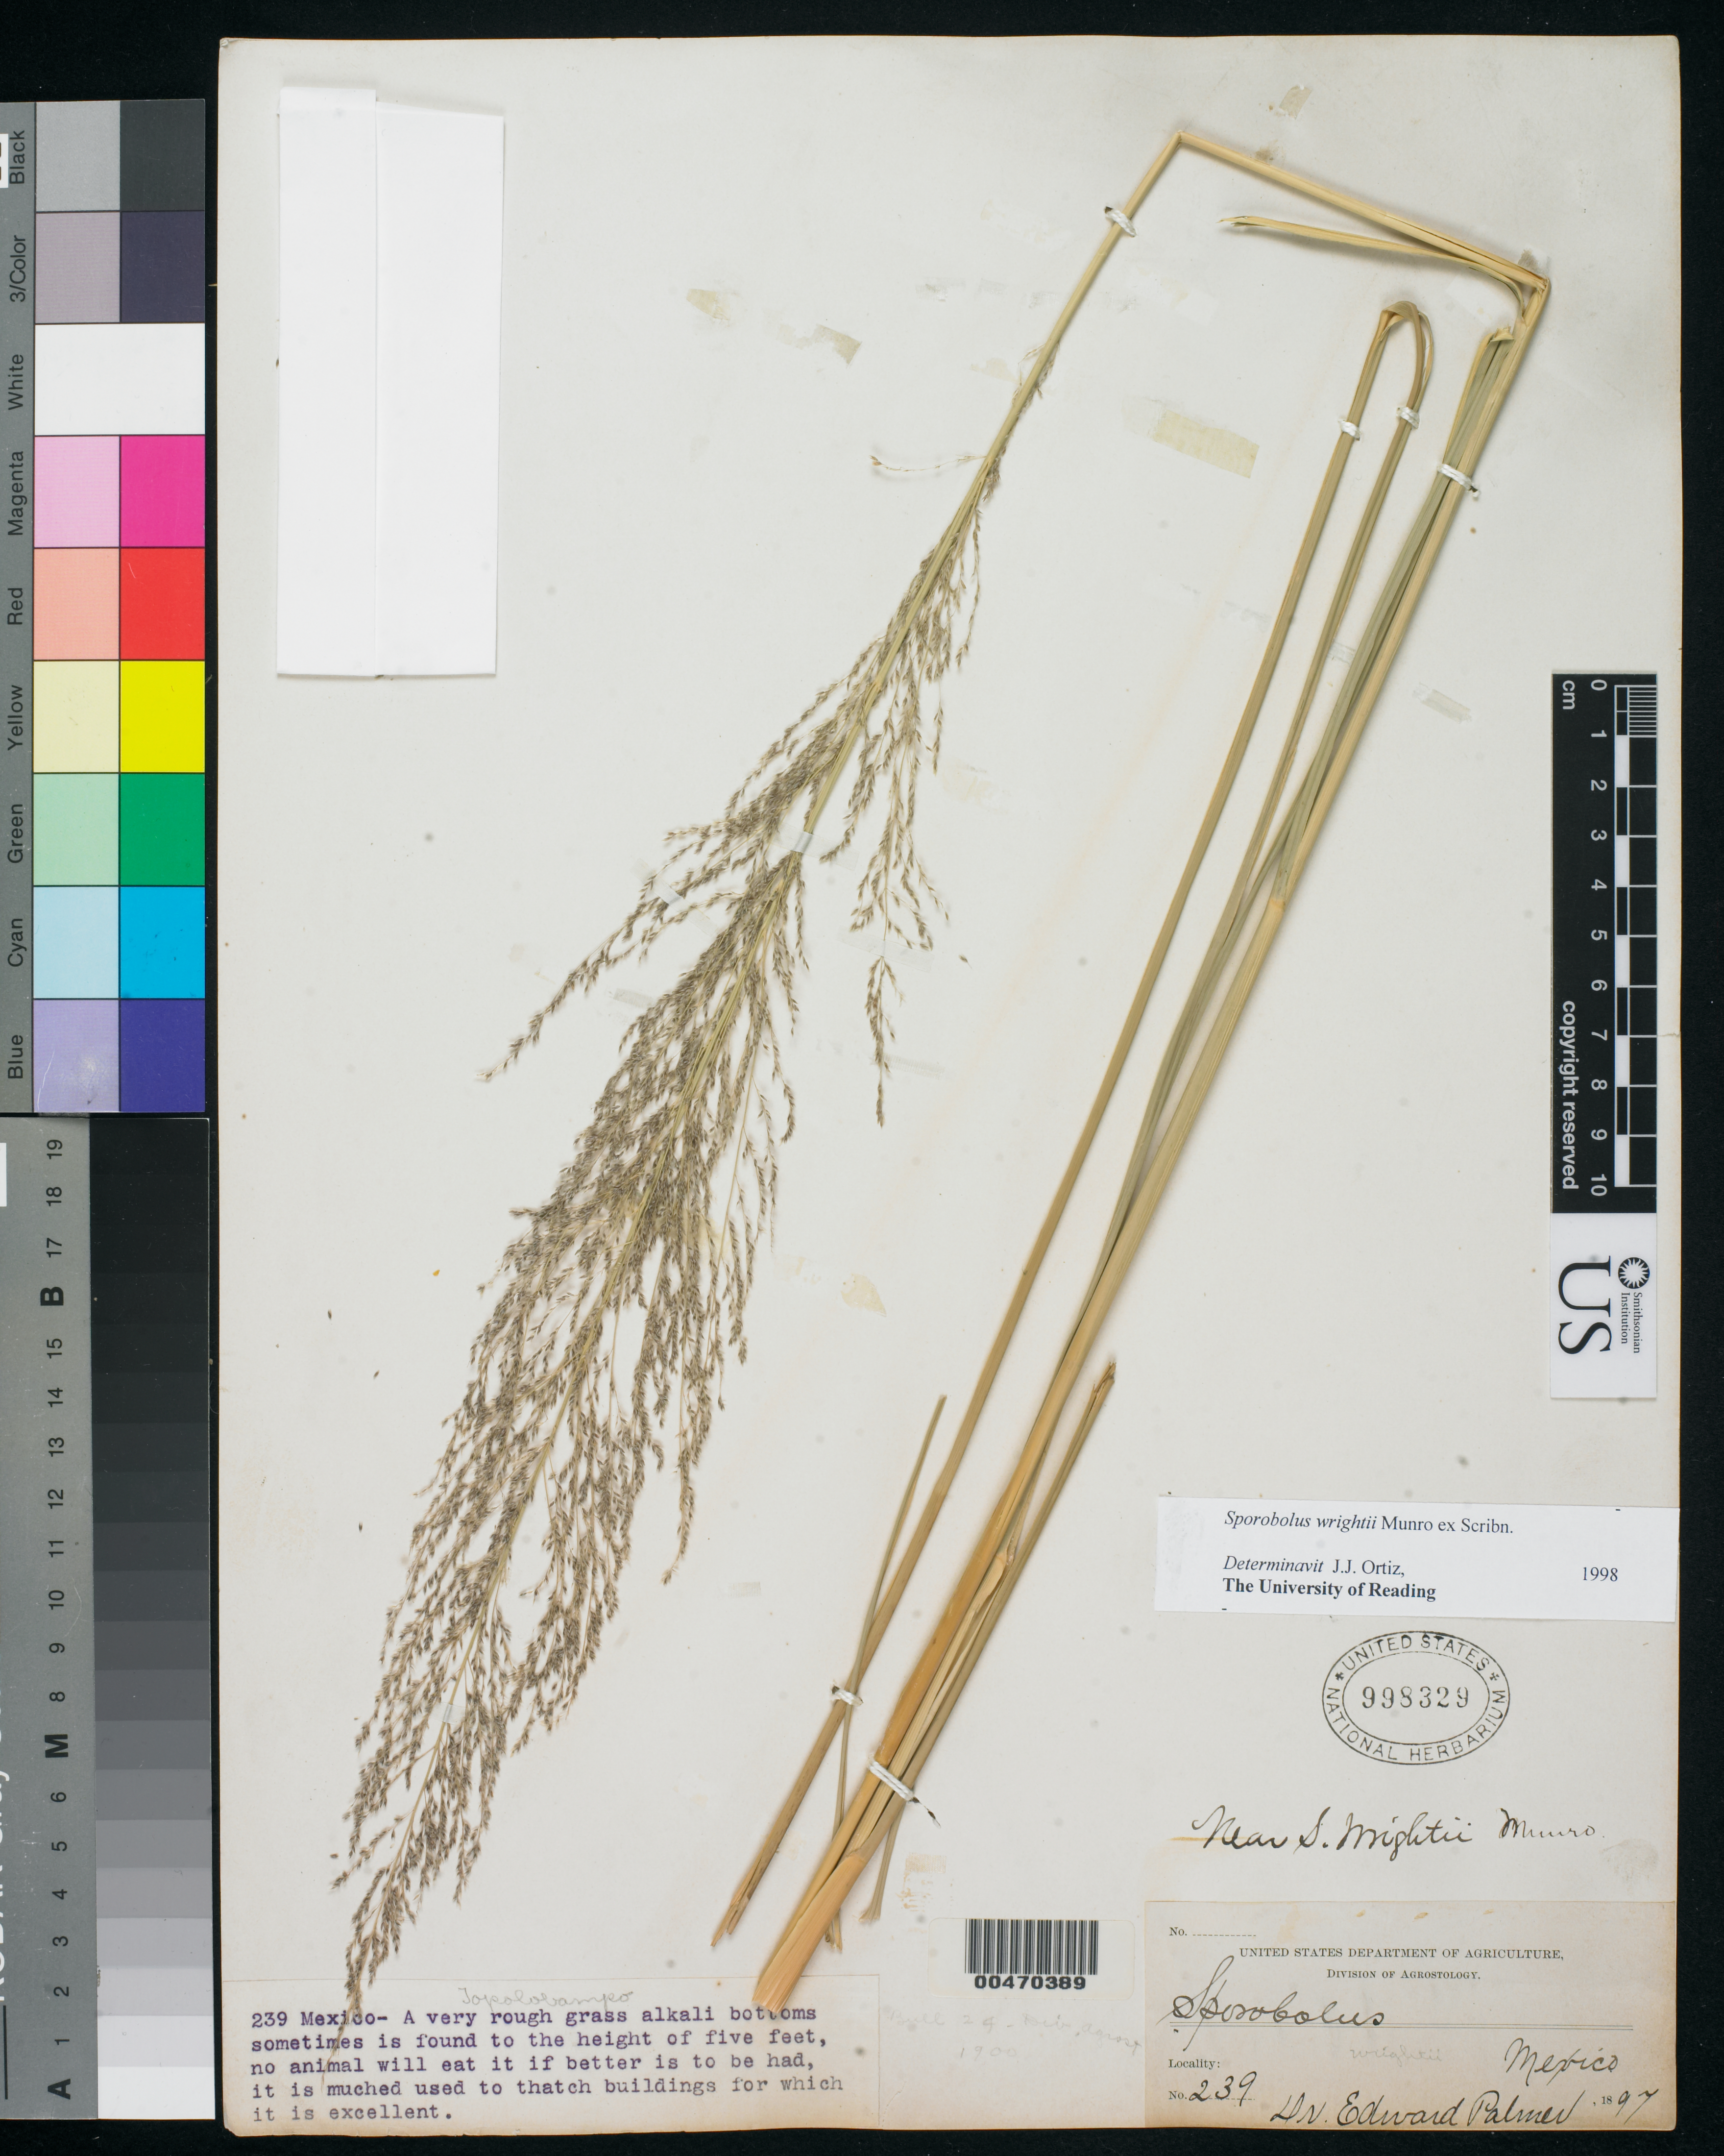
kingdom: Plantae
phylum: Tracheophyta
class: Liliopsida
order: Poales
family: Poaceae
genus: Sporobolus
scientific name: Sporobolus wrightii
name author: Munro ex Scribn.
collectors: E. Palmer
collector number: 239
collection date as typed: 1897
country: Mexico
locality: Topolobampo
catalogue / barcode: US 998329